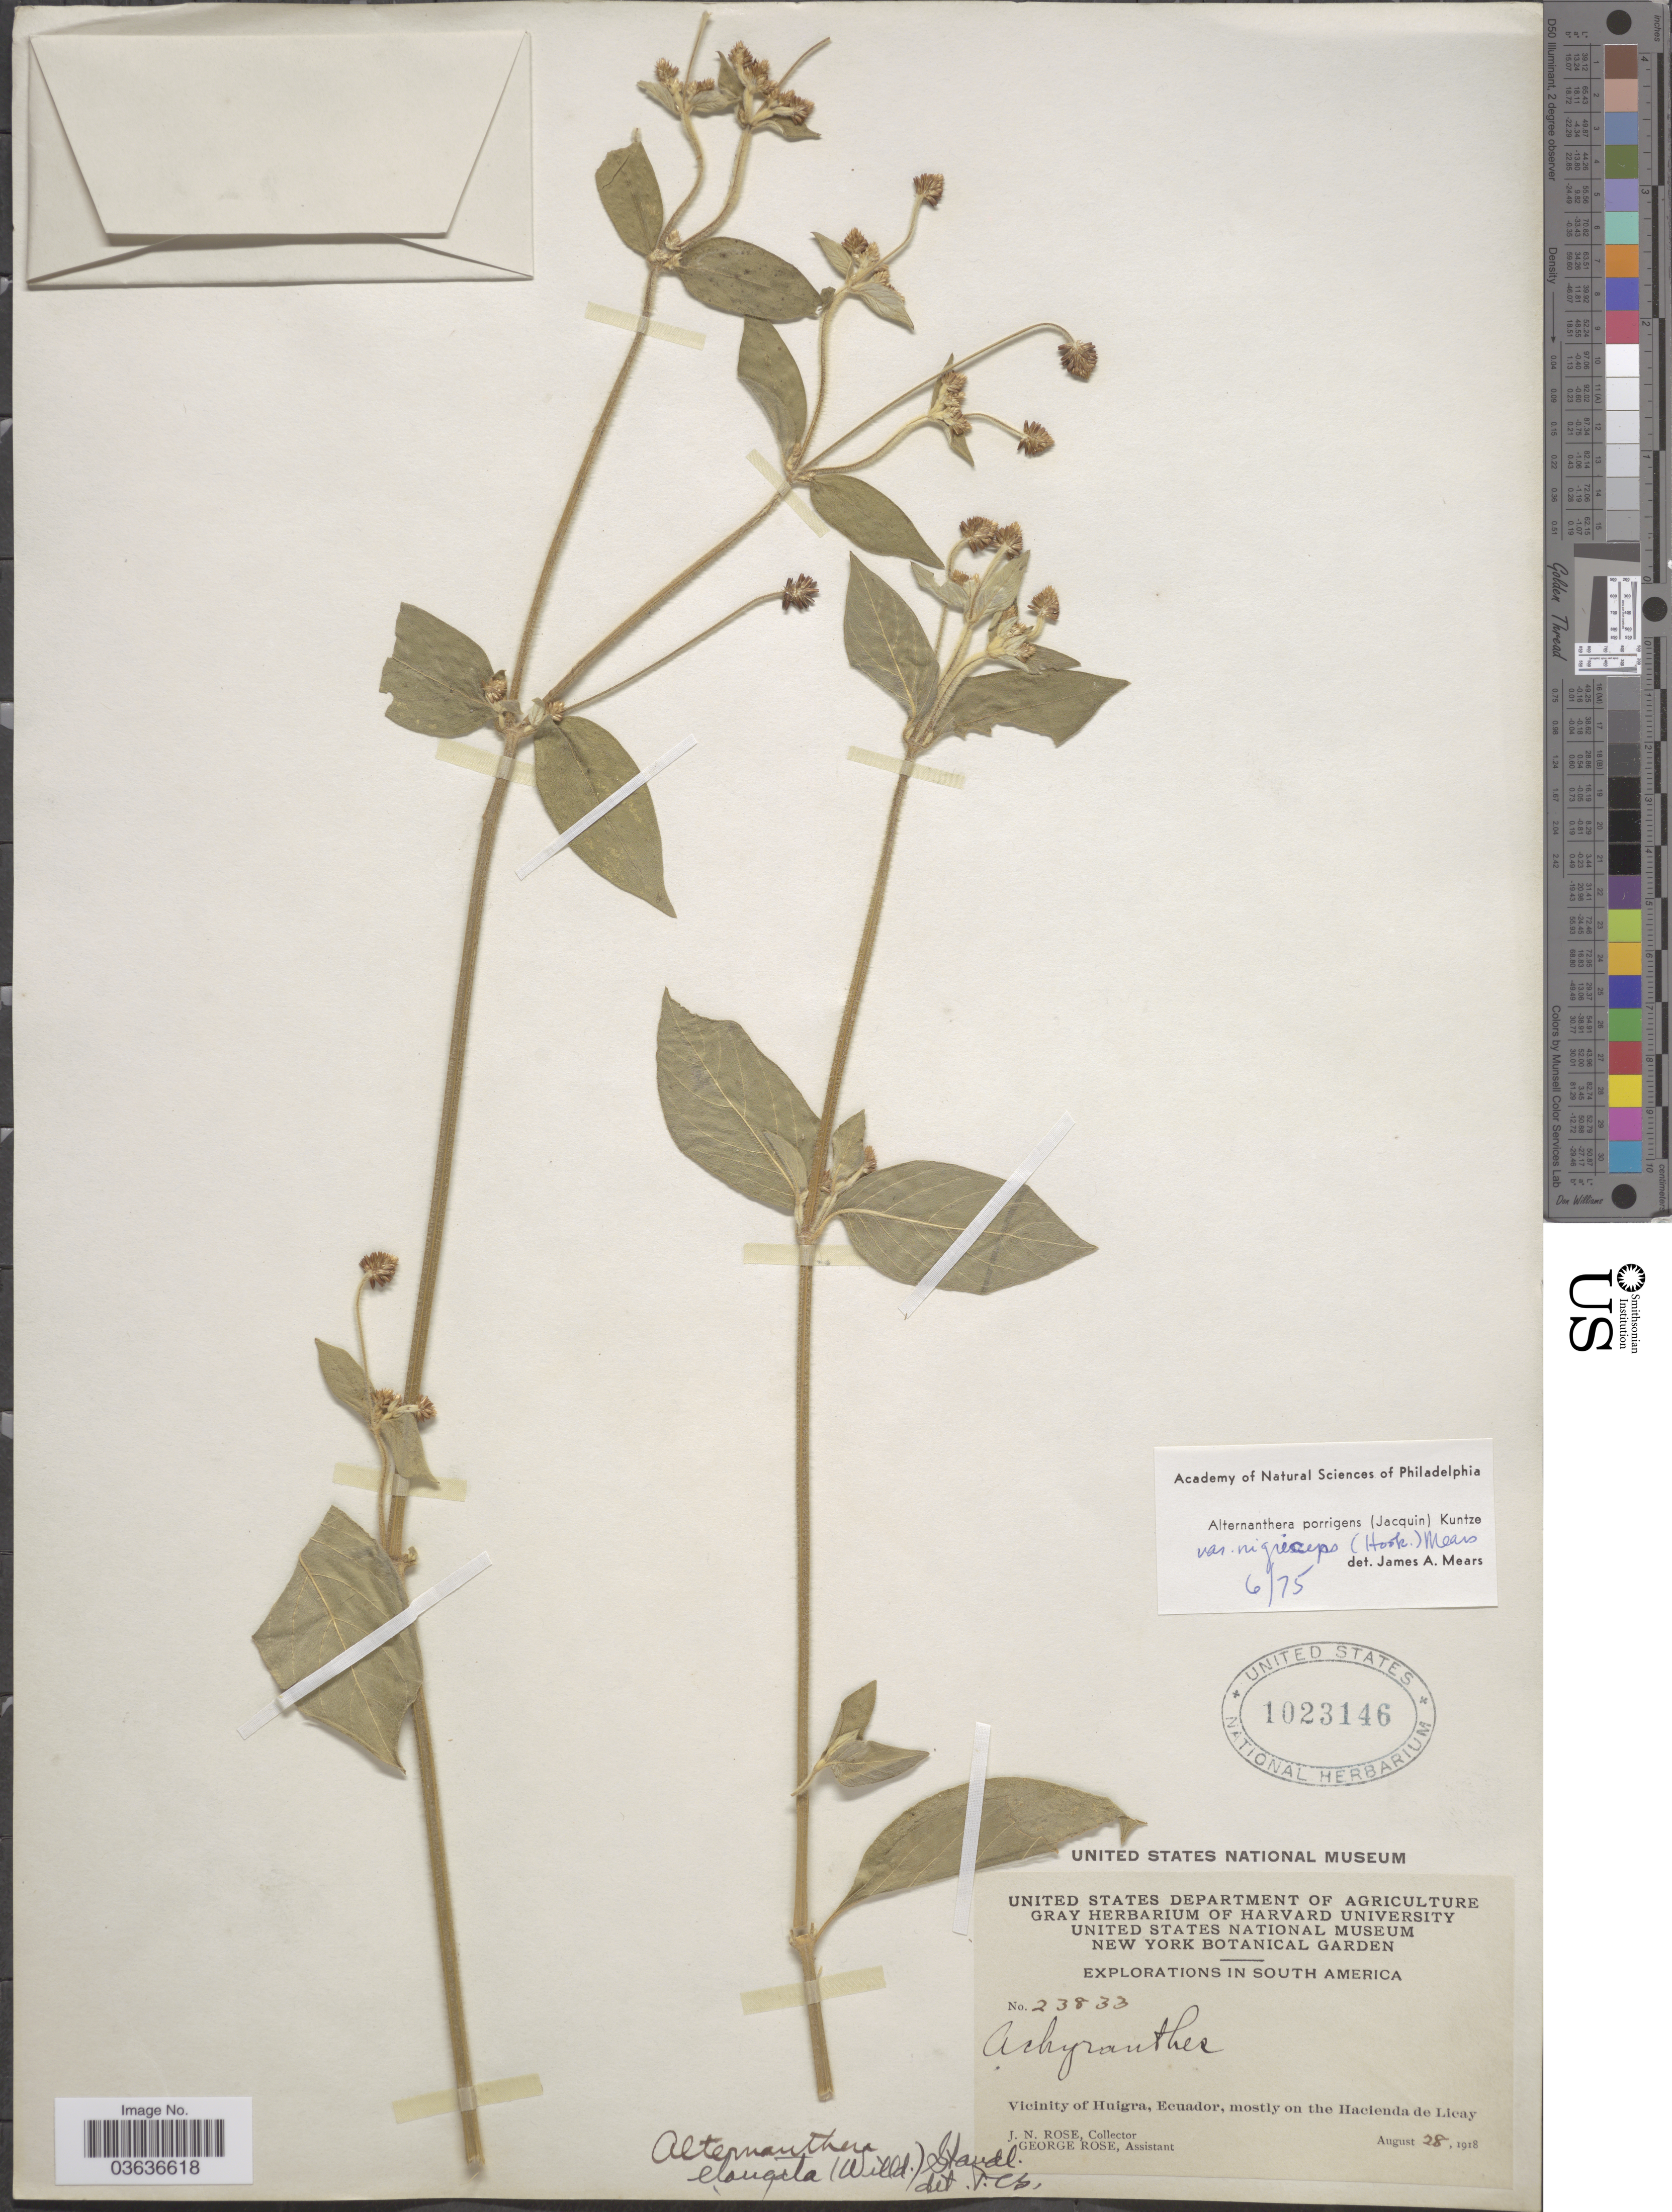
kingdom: Plantae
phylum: Tracheophyta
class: Magnoliopsida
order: Caryophyllales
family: Amaranthaceae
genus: Alternanthera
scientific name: Alternanthera porrigens var. nigriceps (Hook.) Mears comb. nov. ined.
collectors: J. N. Rose & G. Rose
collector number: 23833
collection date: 1918-08-28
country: Ecuador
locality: Vicinity of Huigra, mostly on the Hacienda de Licay.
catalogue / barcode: US 1023146